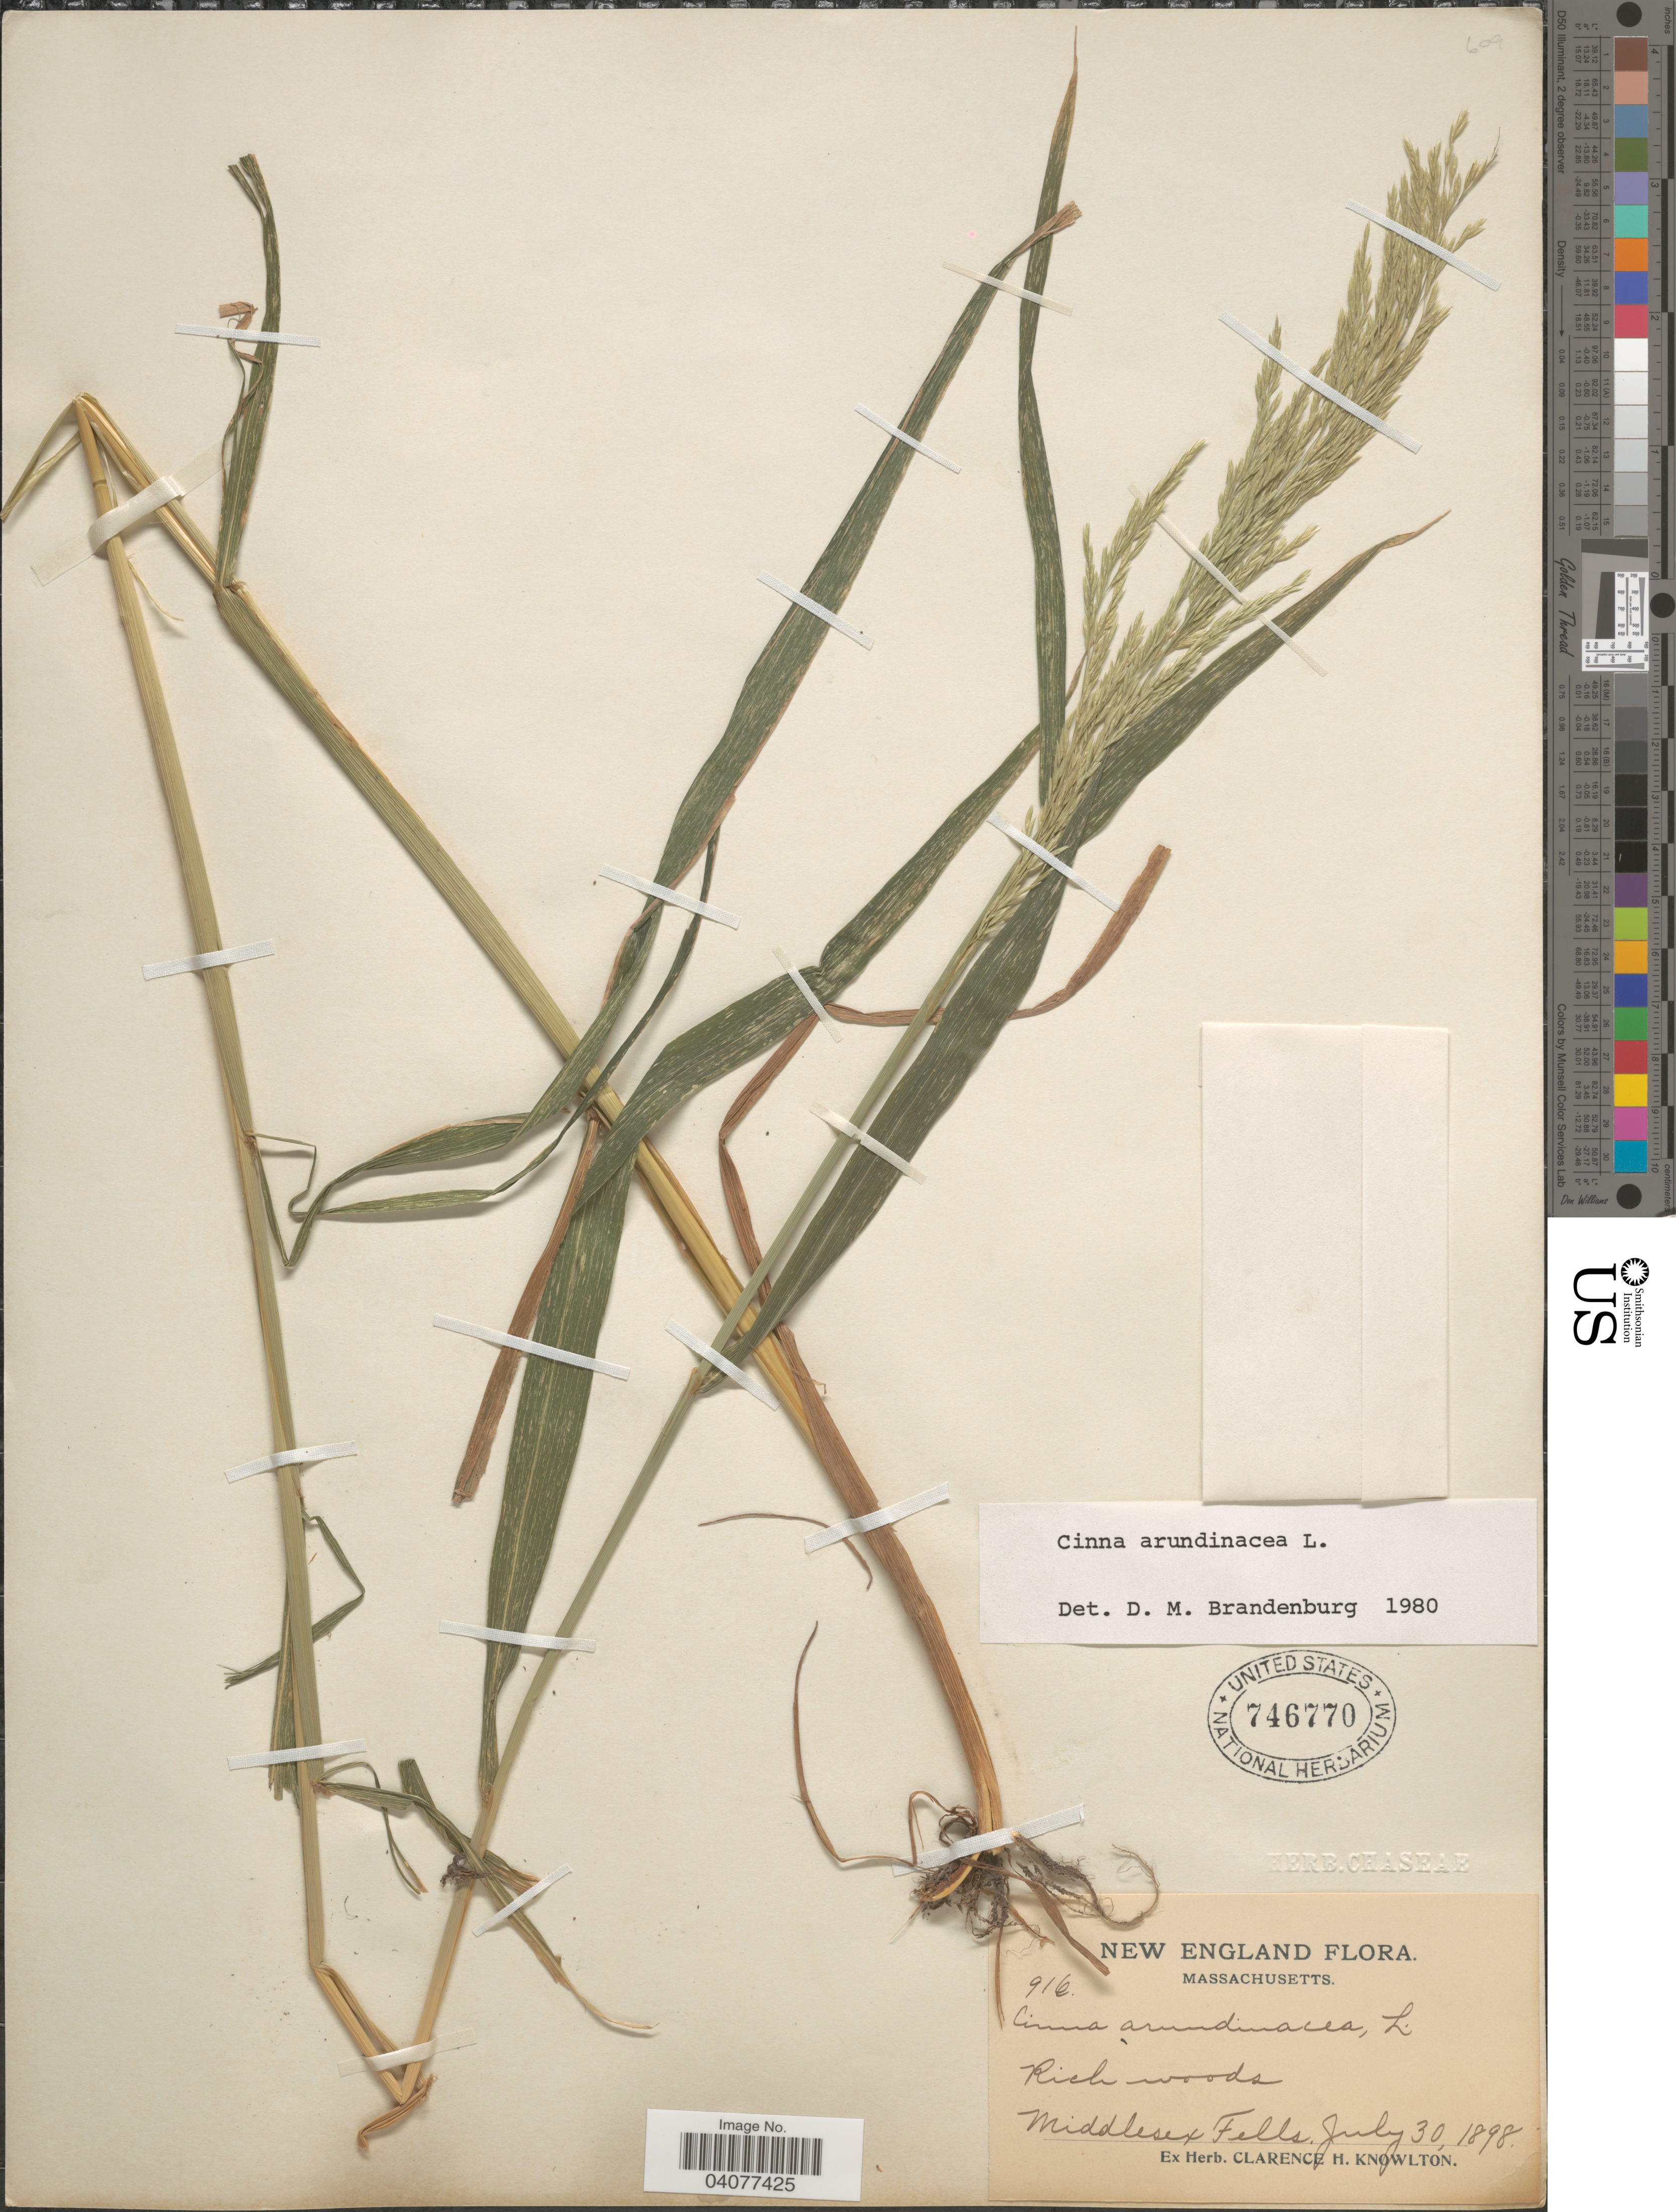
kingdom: Plantae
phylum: Tracheophyta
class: Liliopsida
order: Poales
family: Poaceae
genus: Cinna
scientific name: Cinna arundinacea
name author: L.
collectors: Ex Herb. Clarence H. Knowlton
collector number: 916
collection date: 1898-07-30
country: United States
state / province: Massachusetts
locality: New England. Middlesex Fells.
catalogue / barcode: US 746770